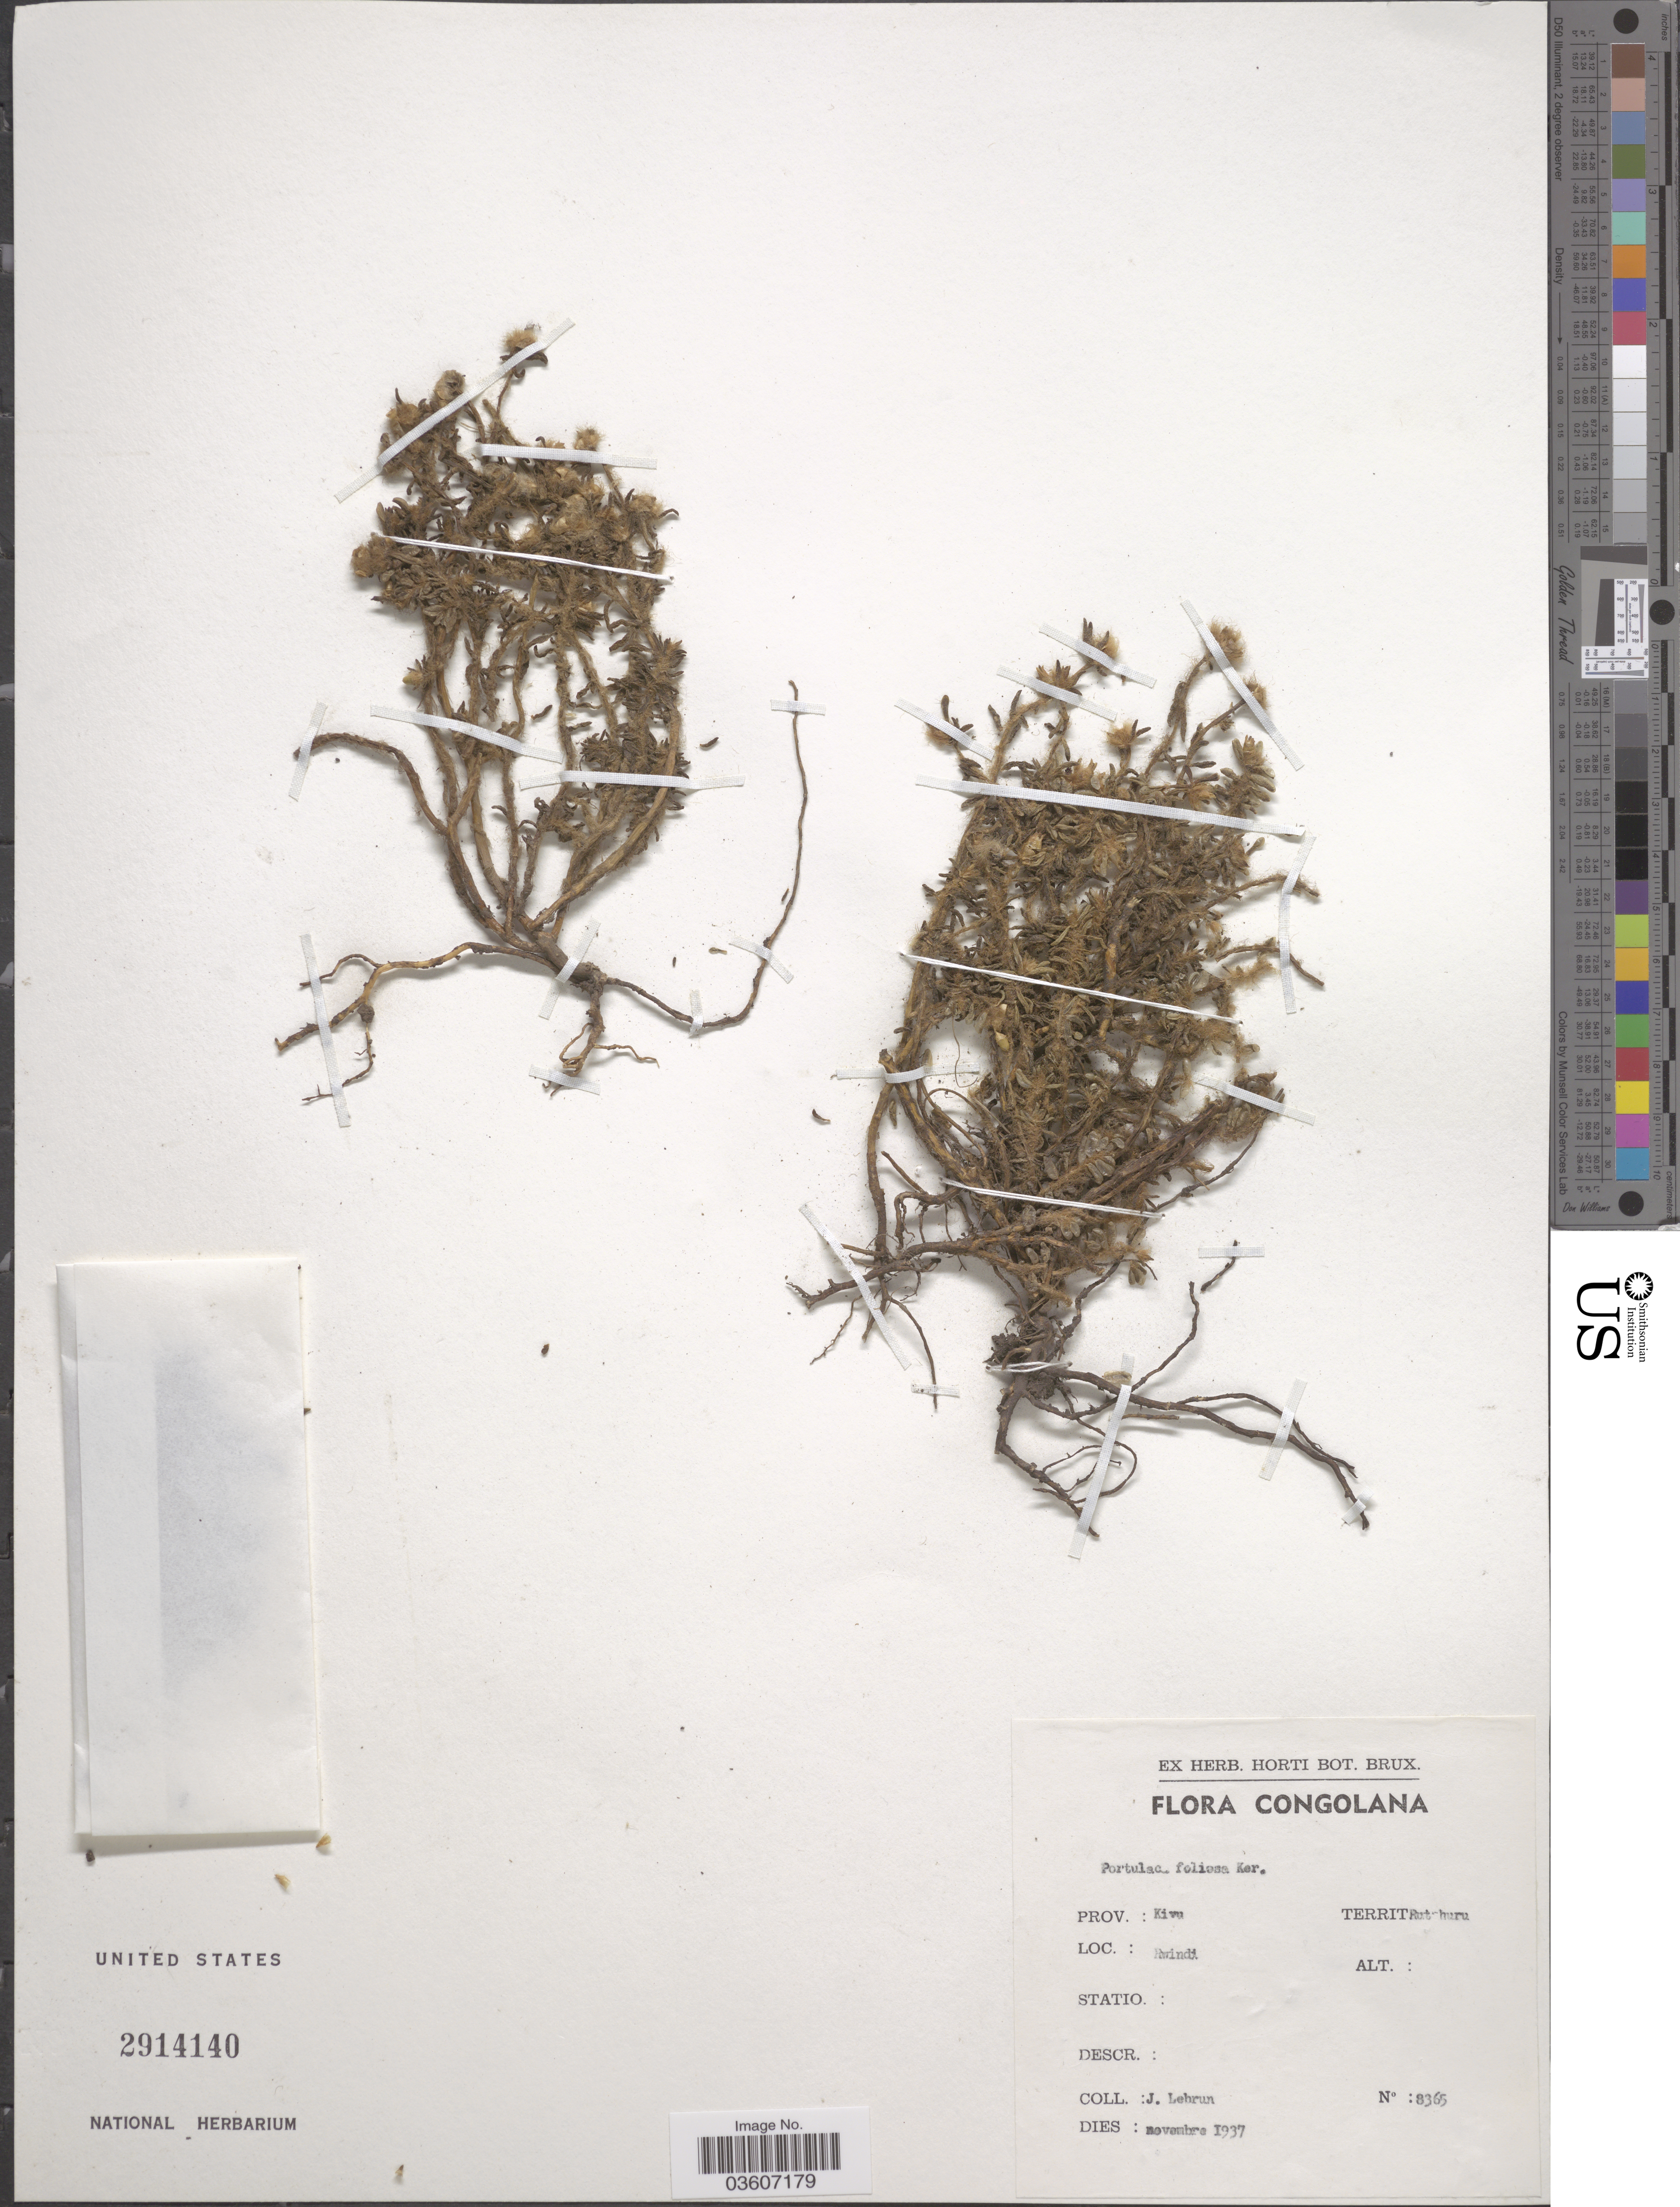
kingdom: Plantae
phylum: Tracheophyta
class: Magnoliopsida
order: Caryophyllales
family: Portulacaceae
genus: Portulaca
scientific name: Portulaca foliosa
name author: Ker Gawl.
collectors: J. A. Lebrun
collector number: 8365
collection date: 1937-11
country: Congo, Democratic Republic of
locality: Congolana. Prov.: Kivu. Territ. Rut-huru. Rwindi.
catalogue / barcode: US 2914140